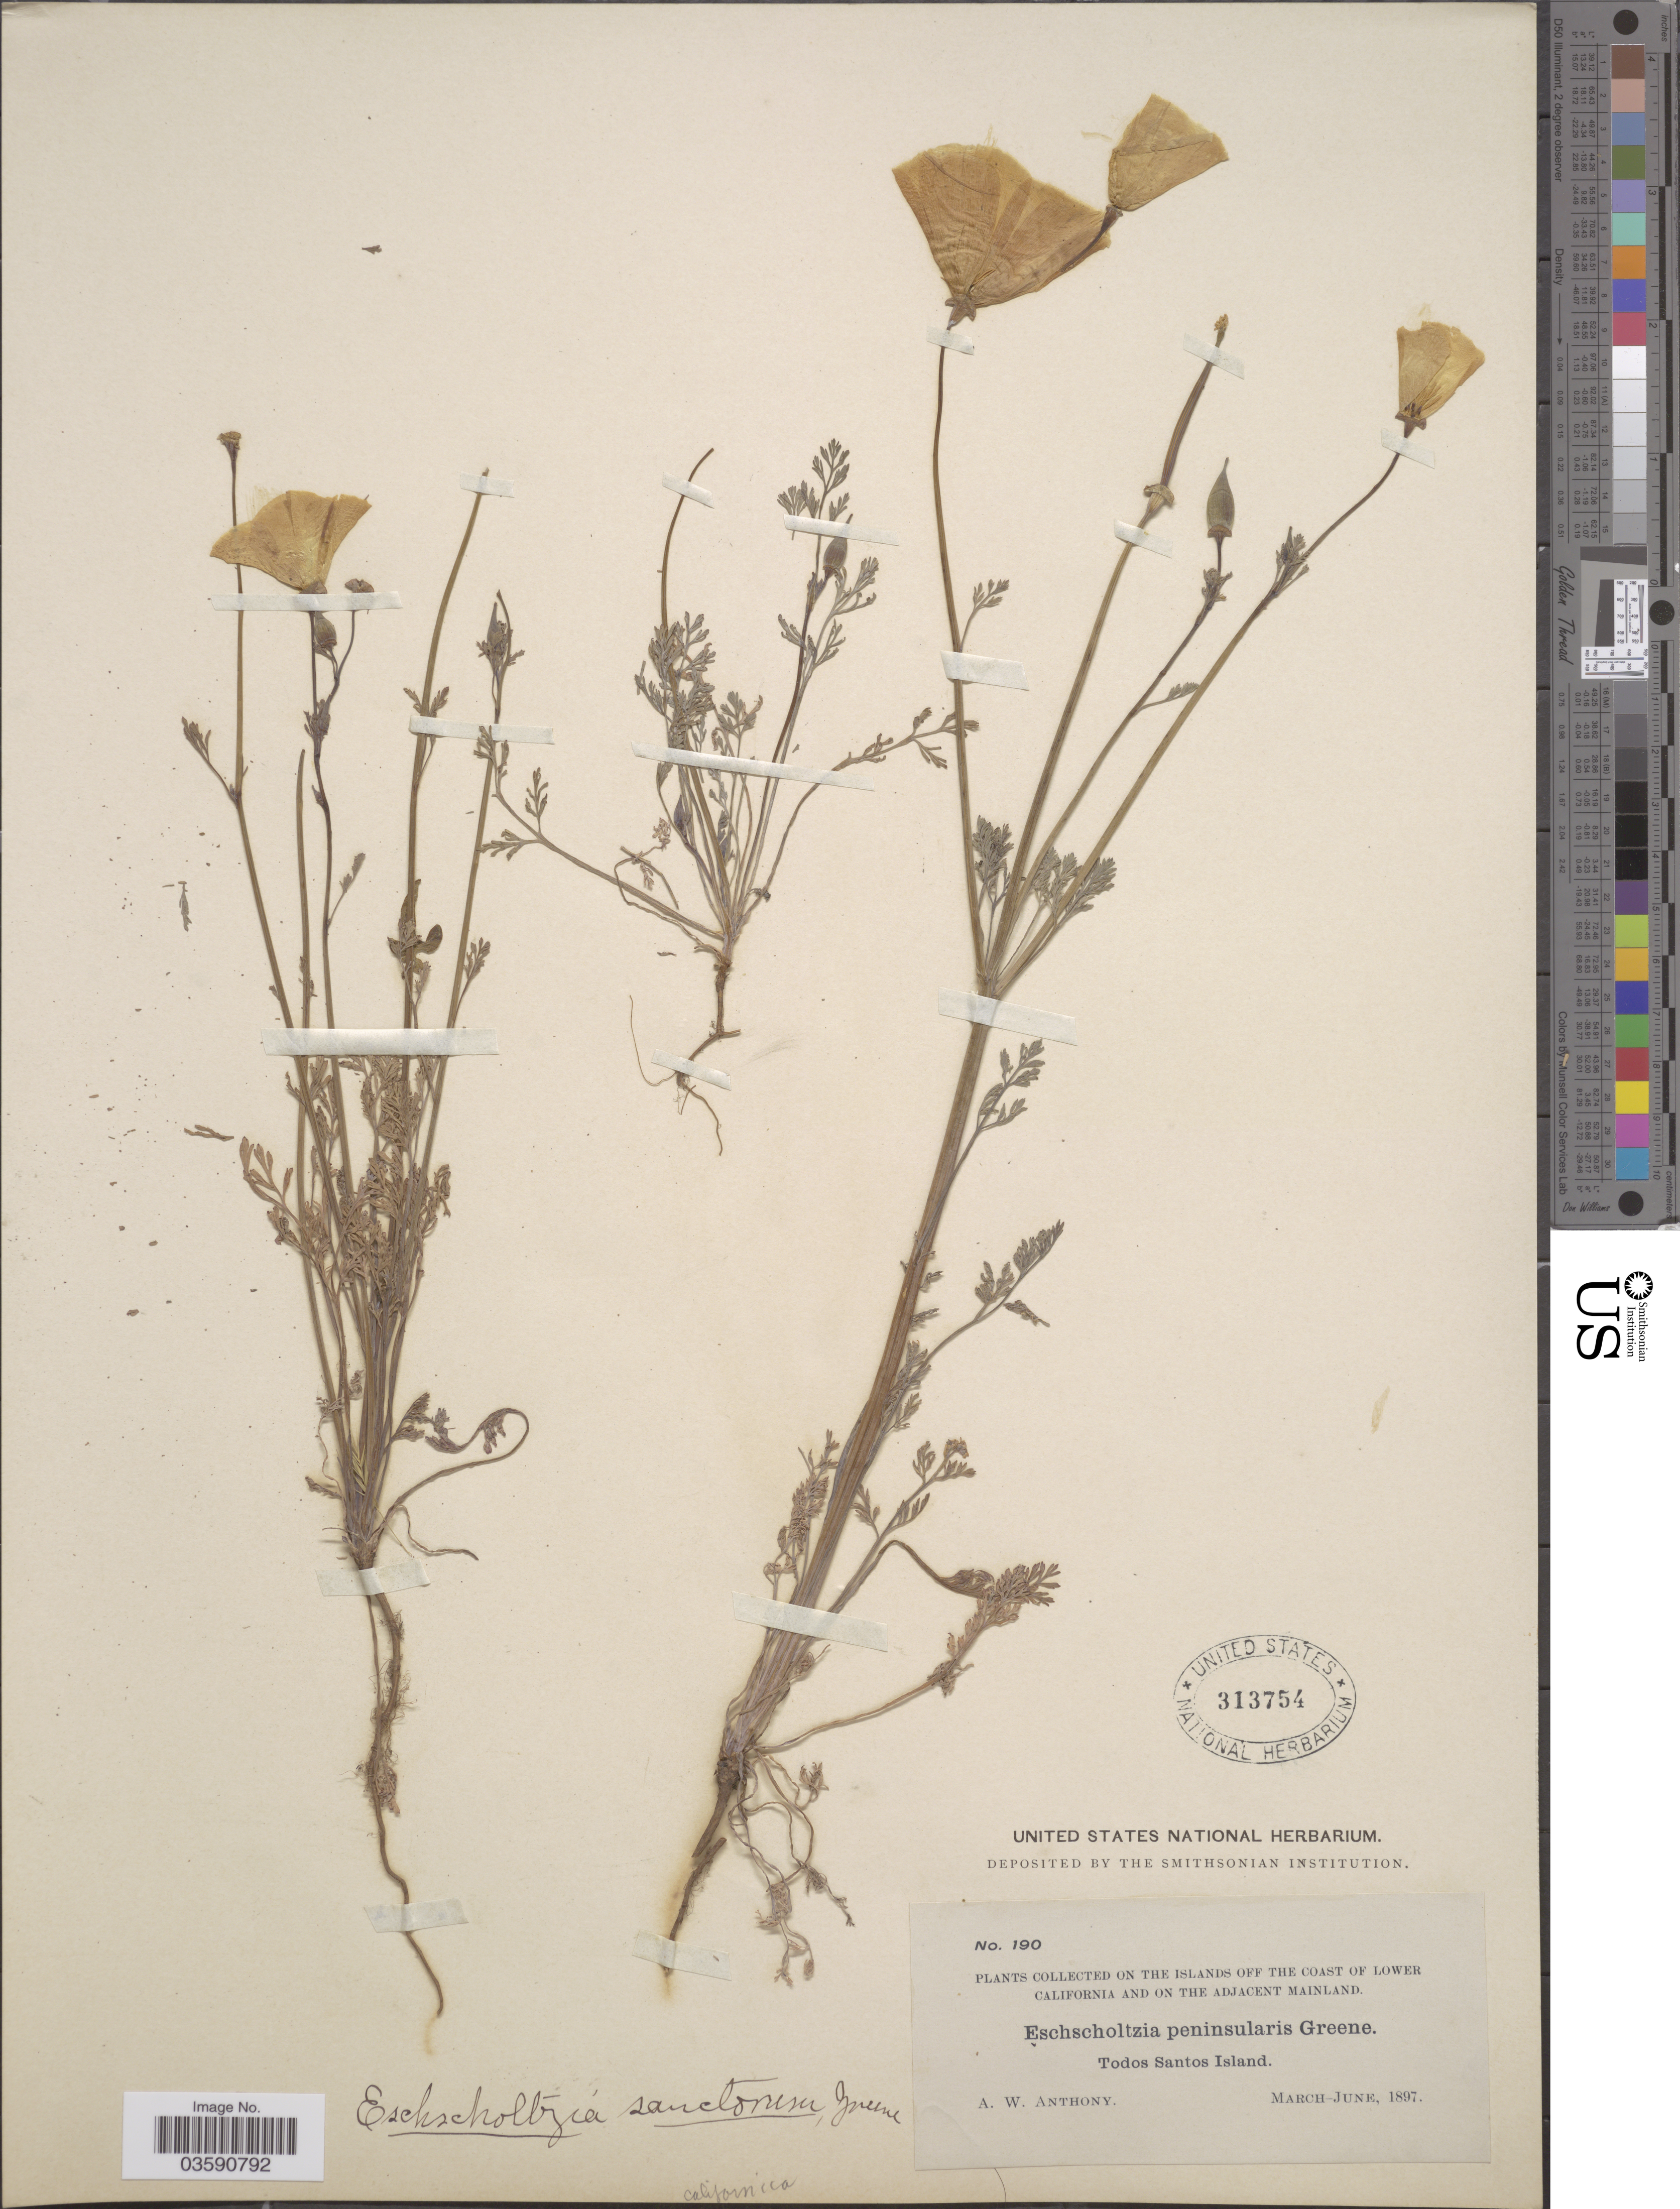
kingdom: Plantae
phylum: Tracheophyta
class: Magnoliopsida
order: Ranunculales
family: Papaveraceae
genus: Eschscholzia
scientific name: Eschscholzia sanctarum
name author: Greene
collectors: A. W. Anthony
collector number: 190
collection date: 1897-03/1897-06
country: Mexico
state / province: Baja California Norte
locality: On the Islands off the Coast of Lower California and on the adjacent mainland. Todos Santos Island.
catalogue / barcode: US 313754